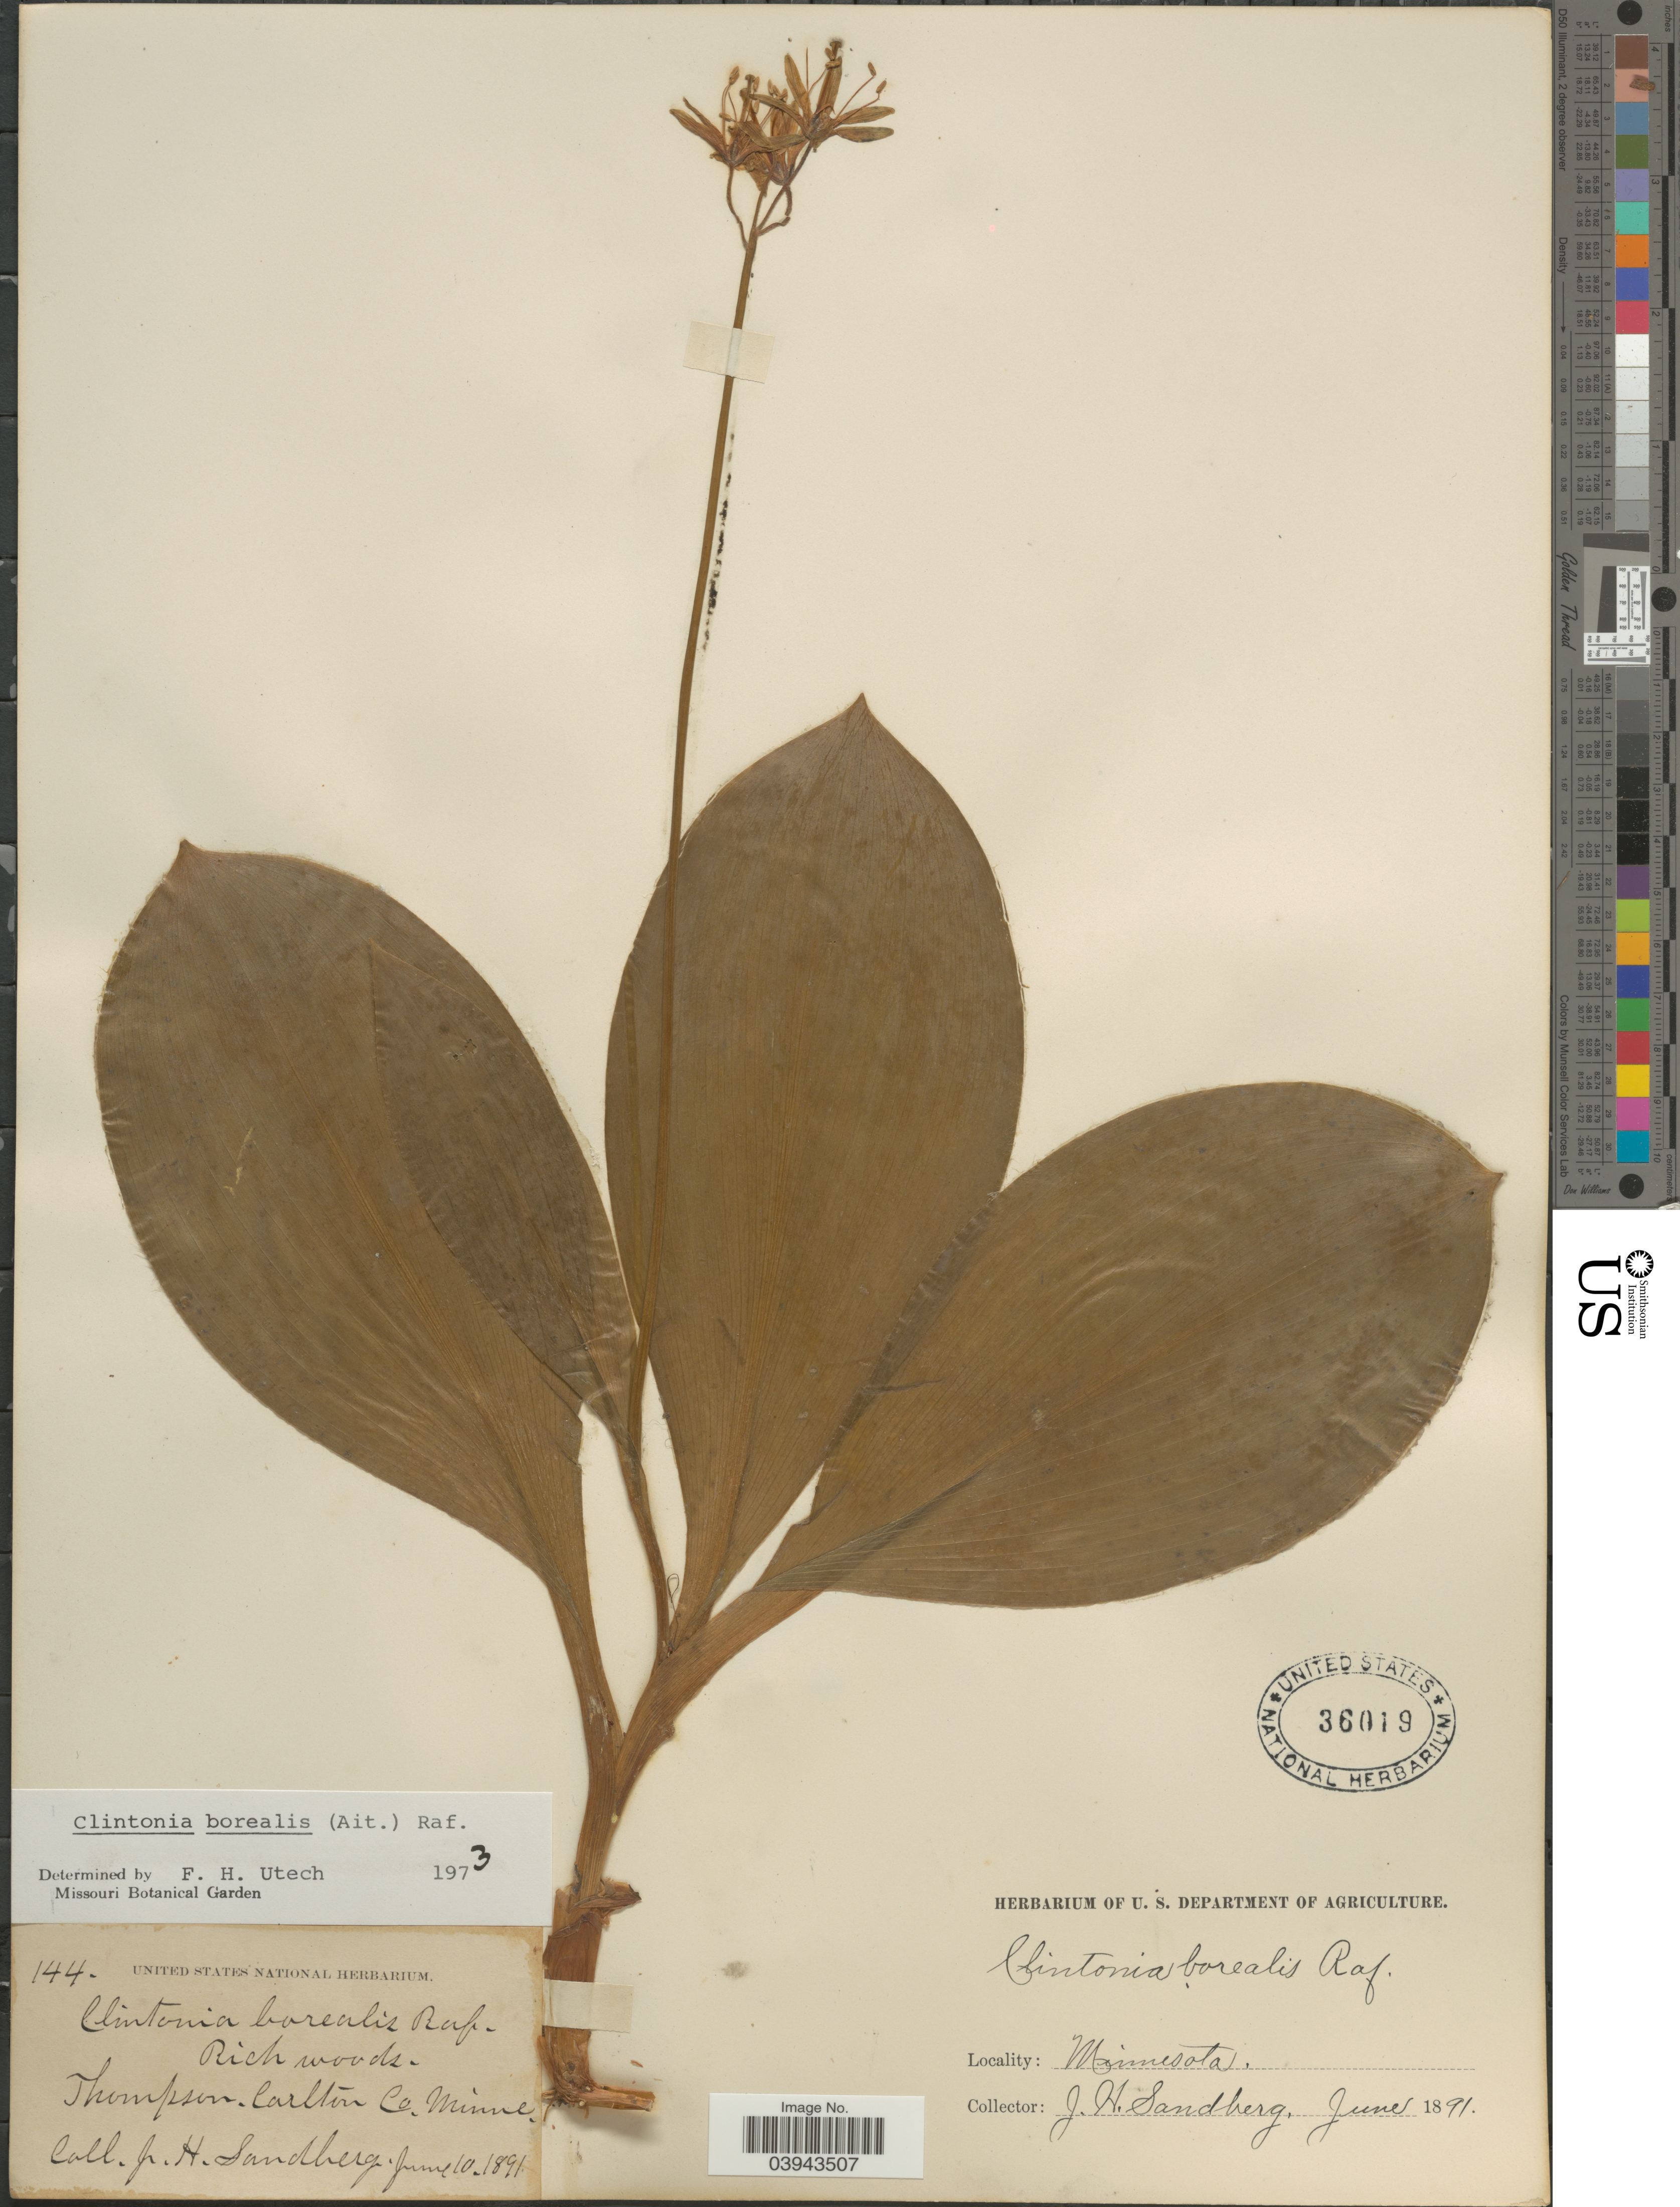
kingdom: Plantae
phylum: Tracheophyta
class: Liliopsida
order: Liliales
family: Liliaceae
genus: Clintonia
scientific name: Clintonia borealis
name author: (Aiton) Raf.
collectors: J. H. Sandberg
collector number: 144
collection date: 1891-06-10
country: United States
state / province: Minnesota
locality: Thompson. Carlton Co.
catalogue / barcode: US 36019